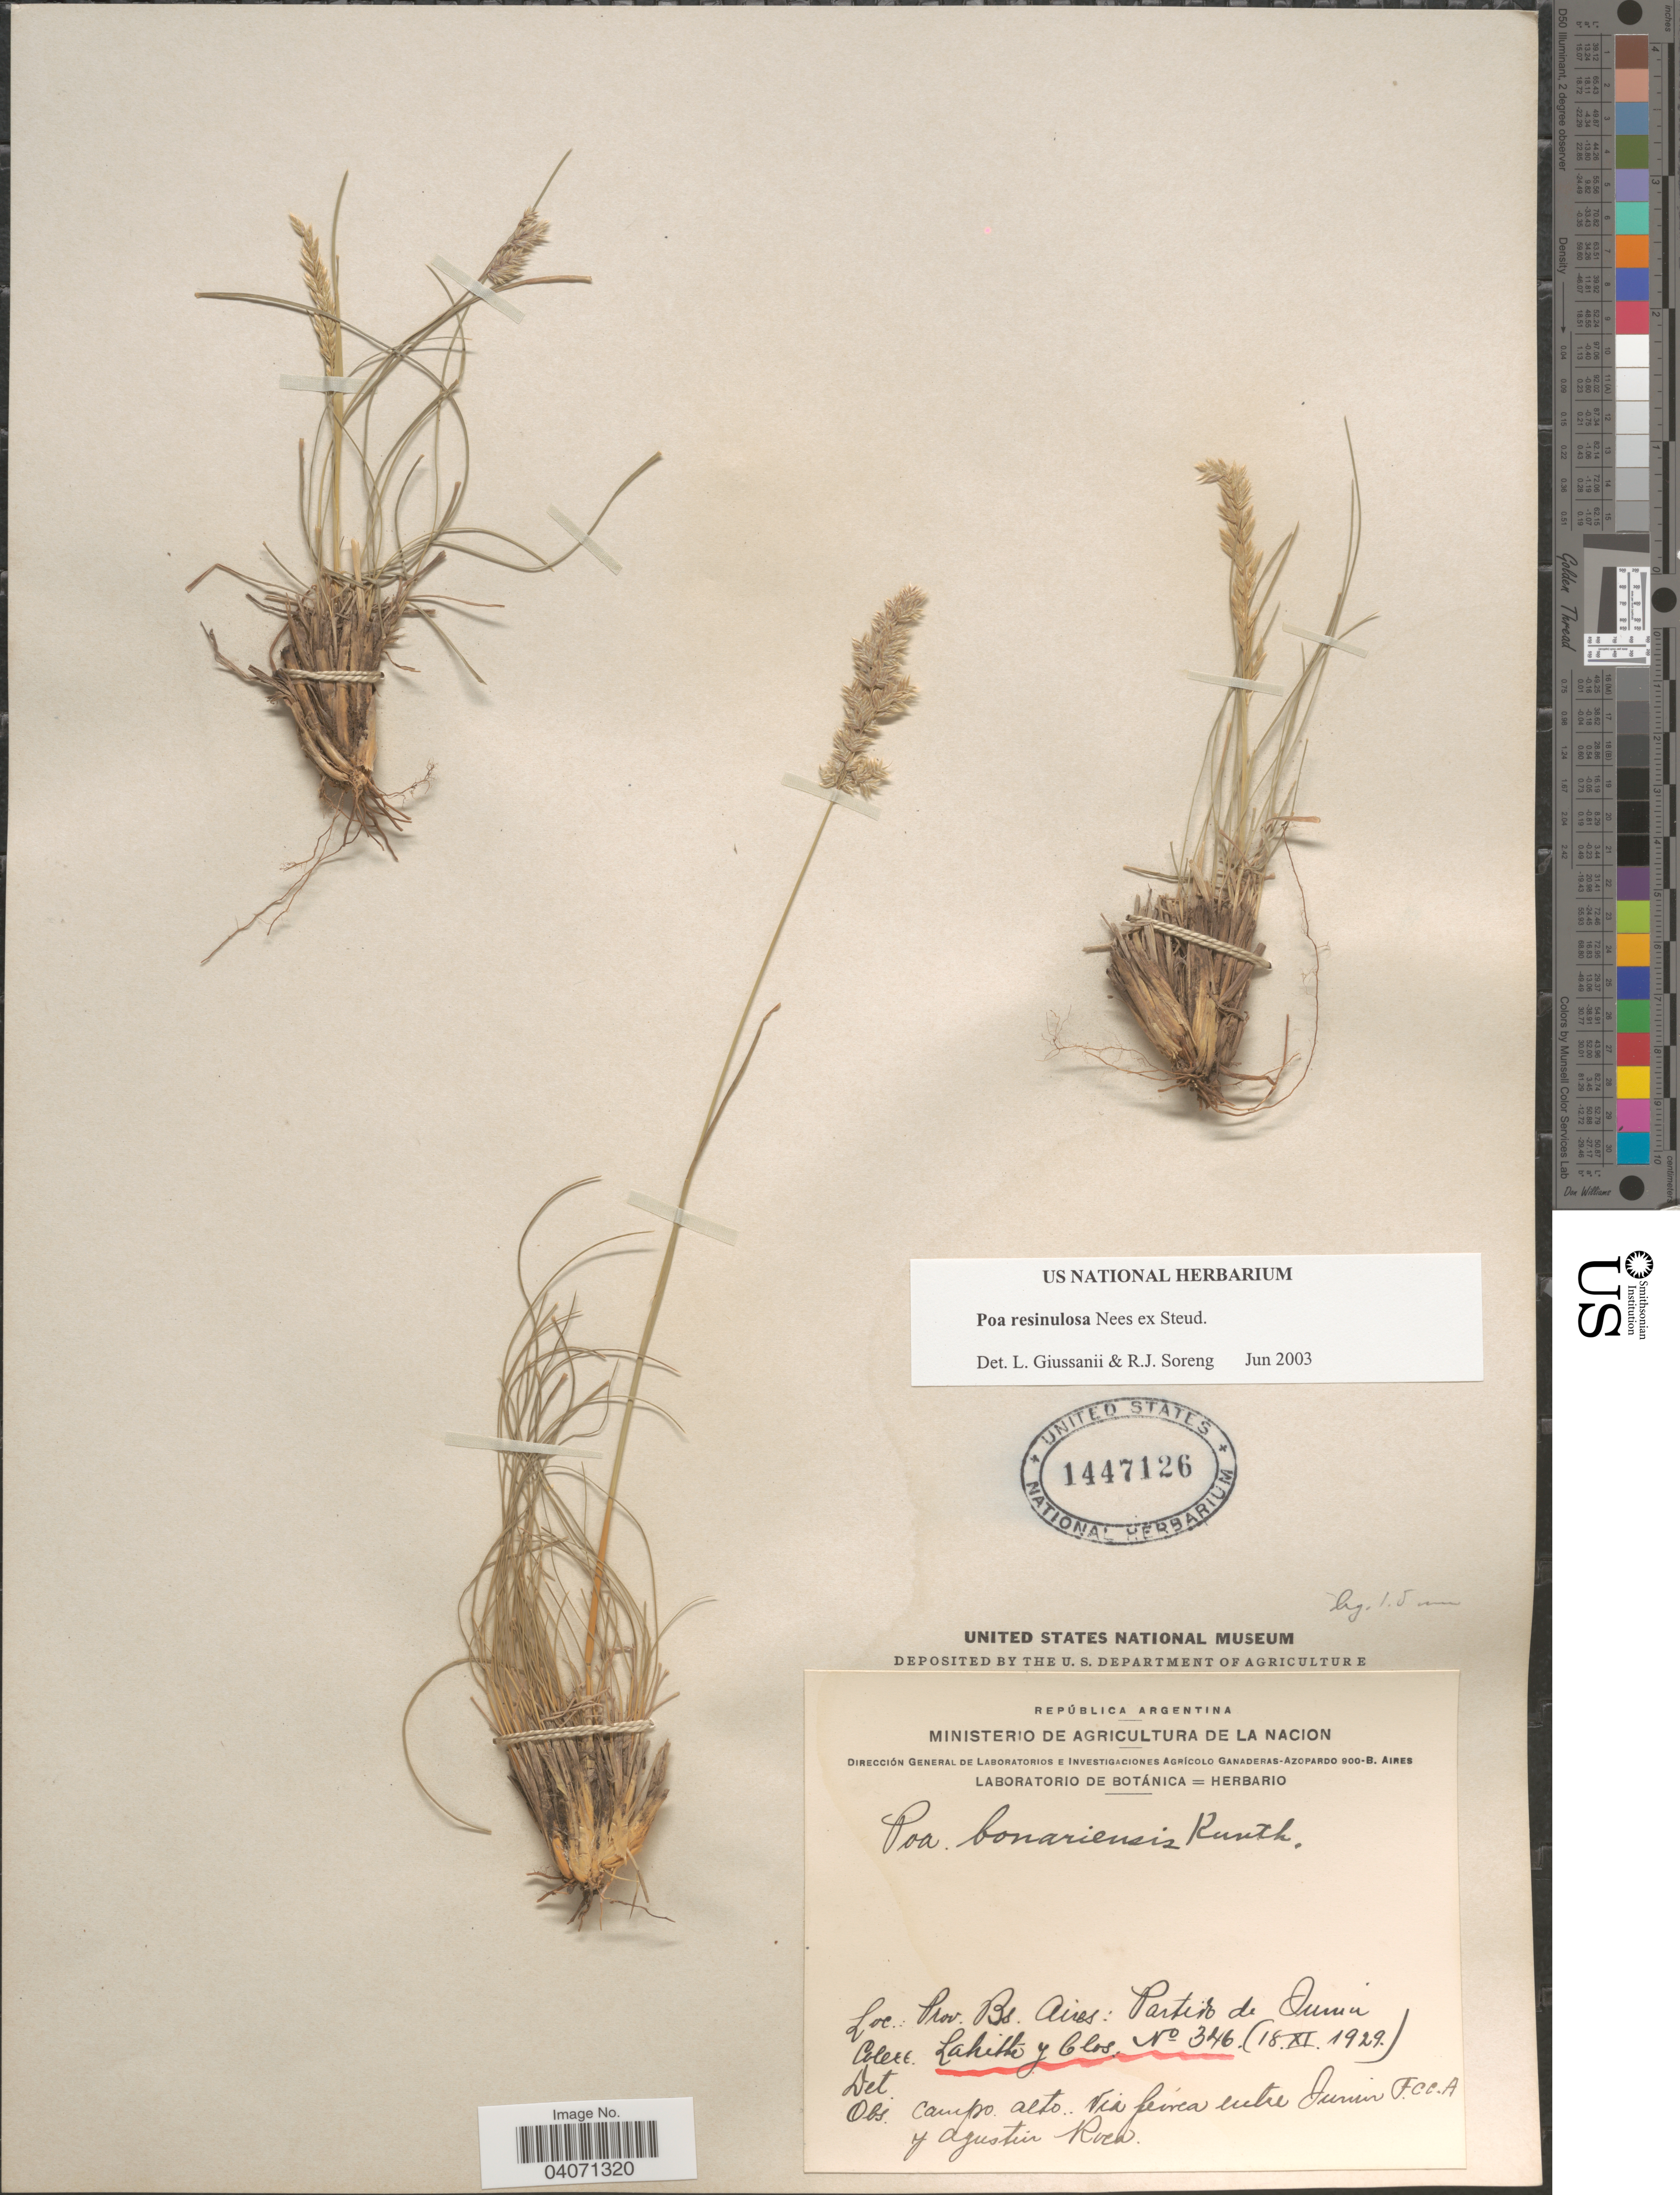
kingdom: Plantae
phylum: Tracheophyta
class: Liliopsida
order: Poales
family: Poaceae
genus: Poa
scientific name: Poa resinulosa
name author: Nees ex Steud.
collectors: -. Lahitte & Clos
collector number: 346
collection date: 1929-11-18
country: Argentina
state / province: Buenos Aires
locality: Partido de Junin. Campo alto. Via férrea entre Junin F.C.C.A y Agustin Roca.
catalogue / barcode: US 1447126